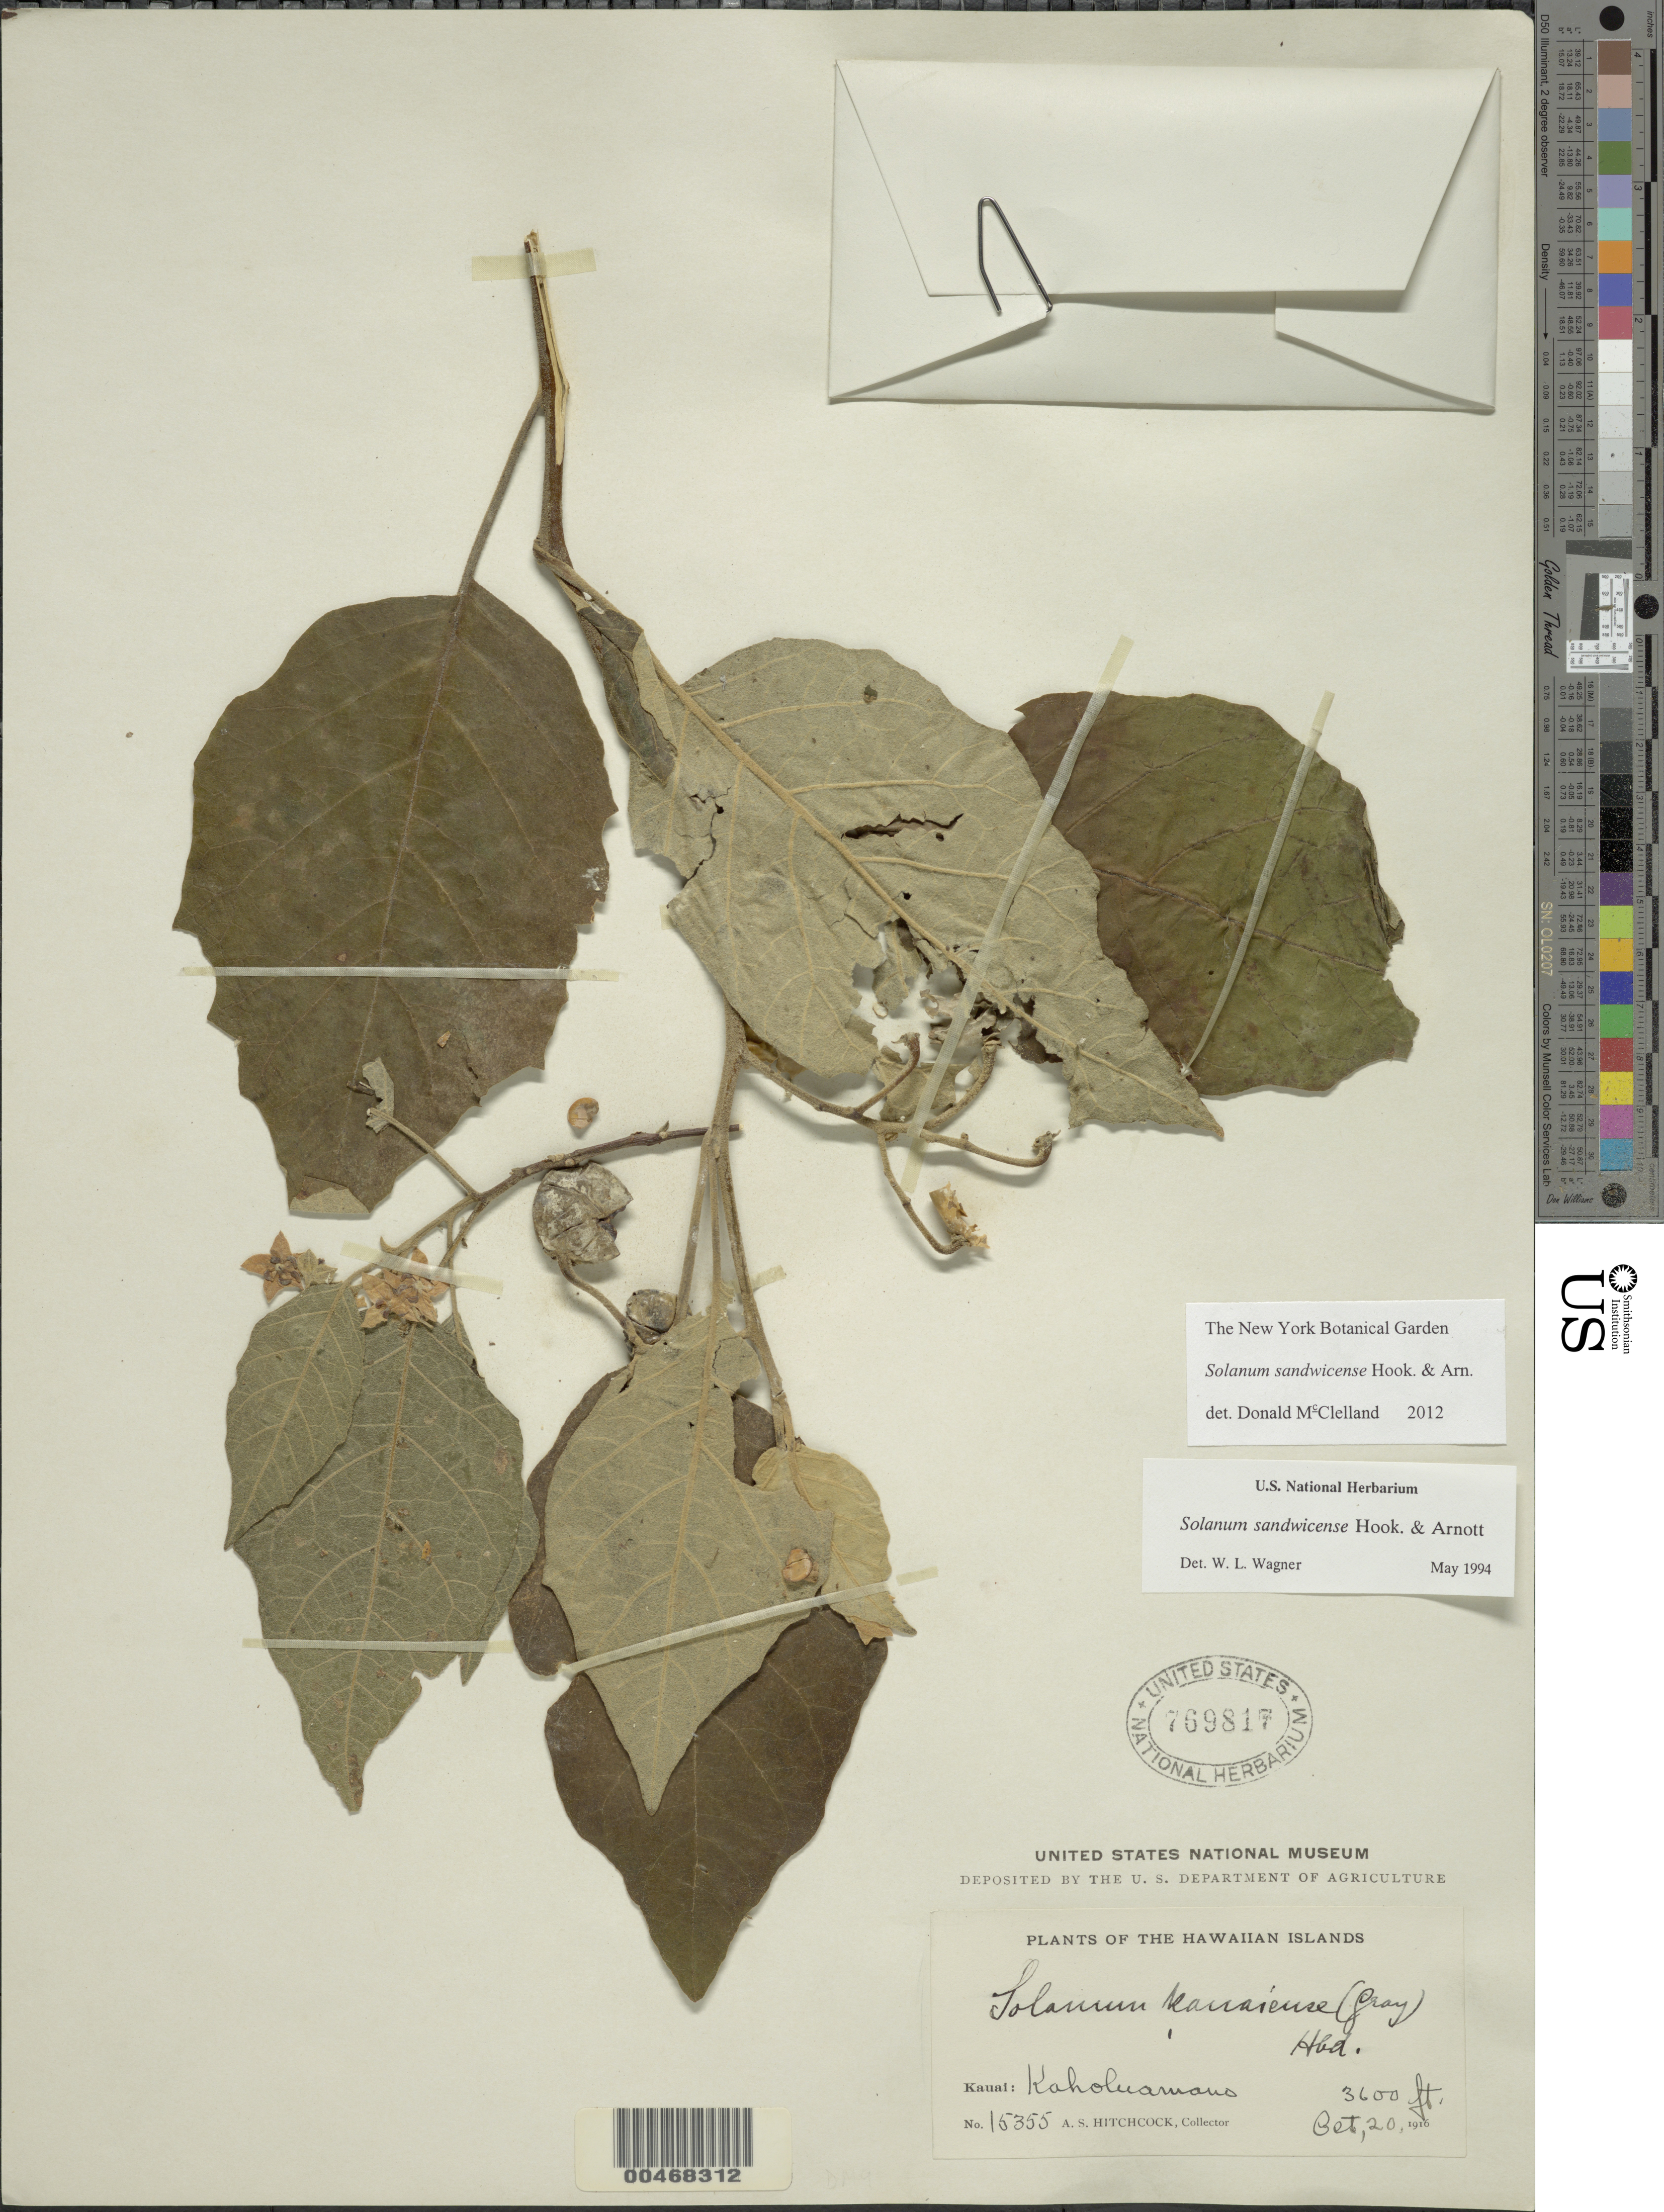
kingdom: Plantae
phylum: Tracheophyta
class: Magnoliopsida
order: Solanales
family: Solanaceae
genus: Solanum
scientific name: Solanum sandwicense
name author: Hook. & Arn.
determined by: Wagner, W. L., (BOT), Smithsonian Institution - National Museum of Natural History (UNITED STATES)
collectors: A. S. Hitchcock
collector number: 15355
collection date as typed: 20 Oct 1916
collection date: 1916-10-20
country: United States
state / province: Hawaii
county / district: Kauai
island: Kaua'i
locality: Kaholuamano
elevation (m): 1097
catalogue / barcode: US 769817